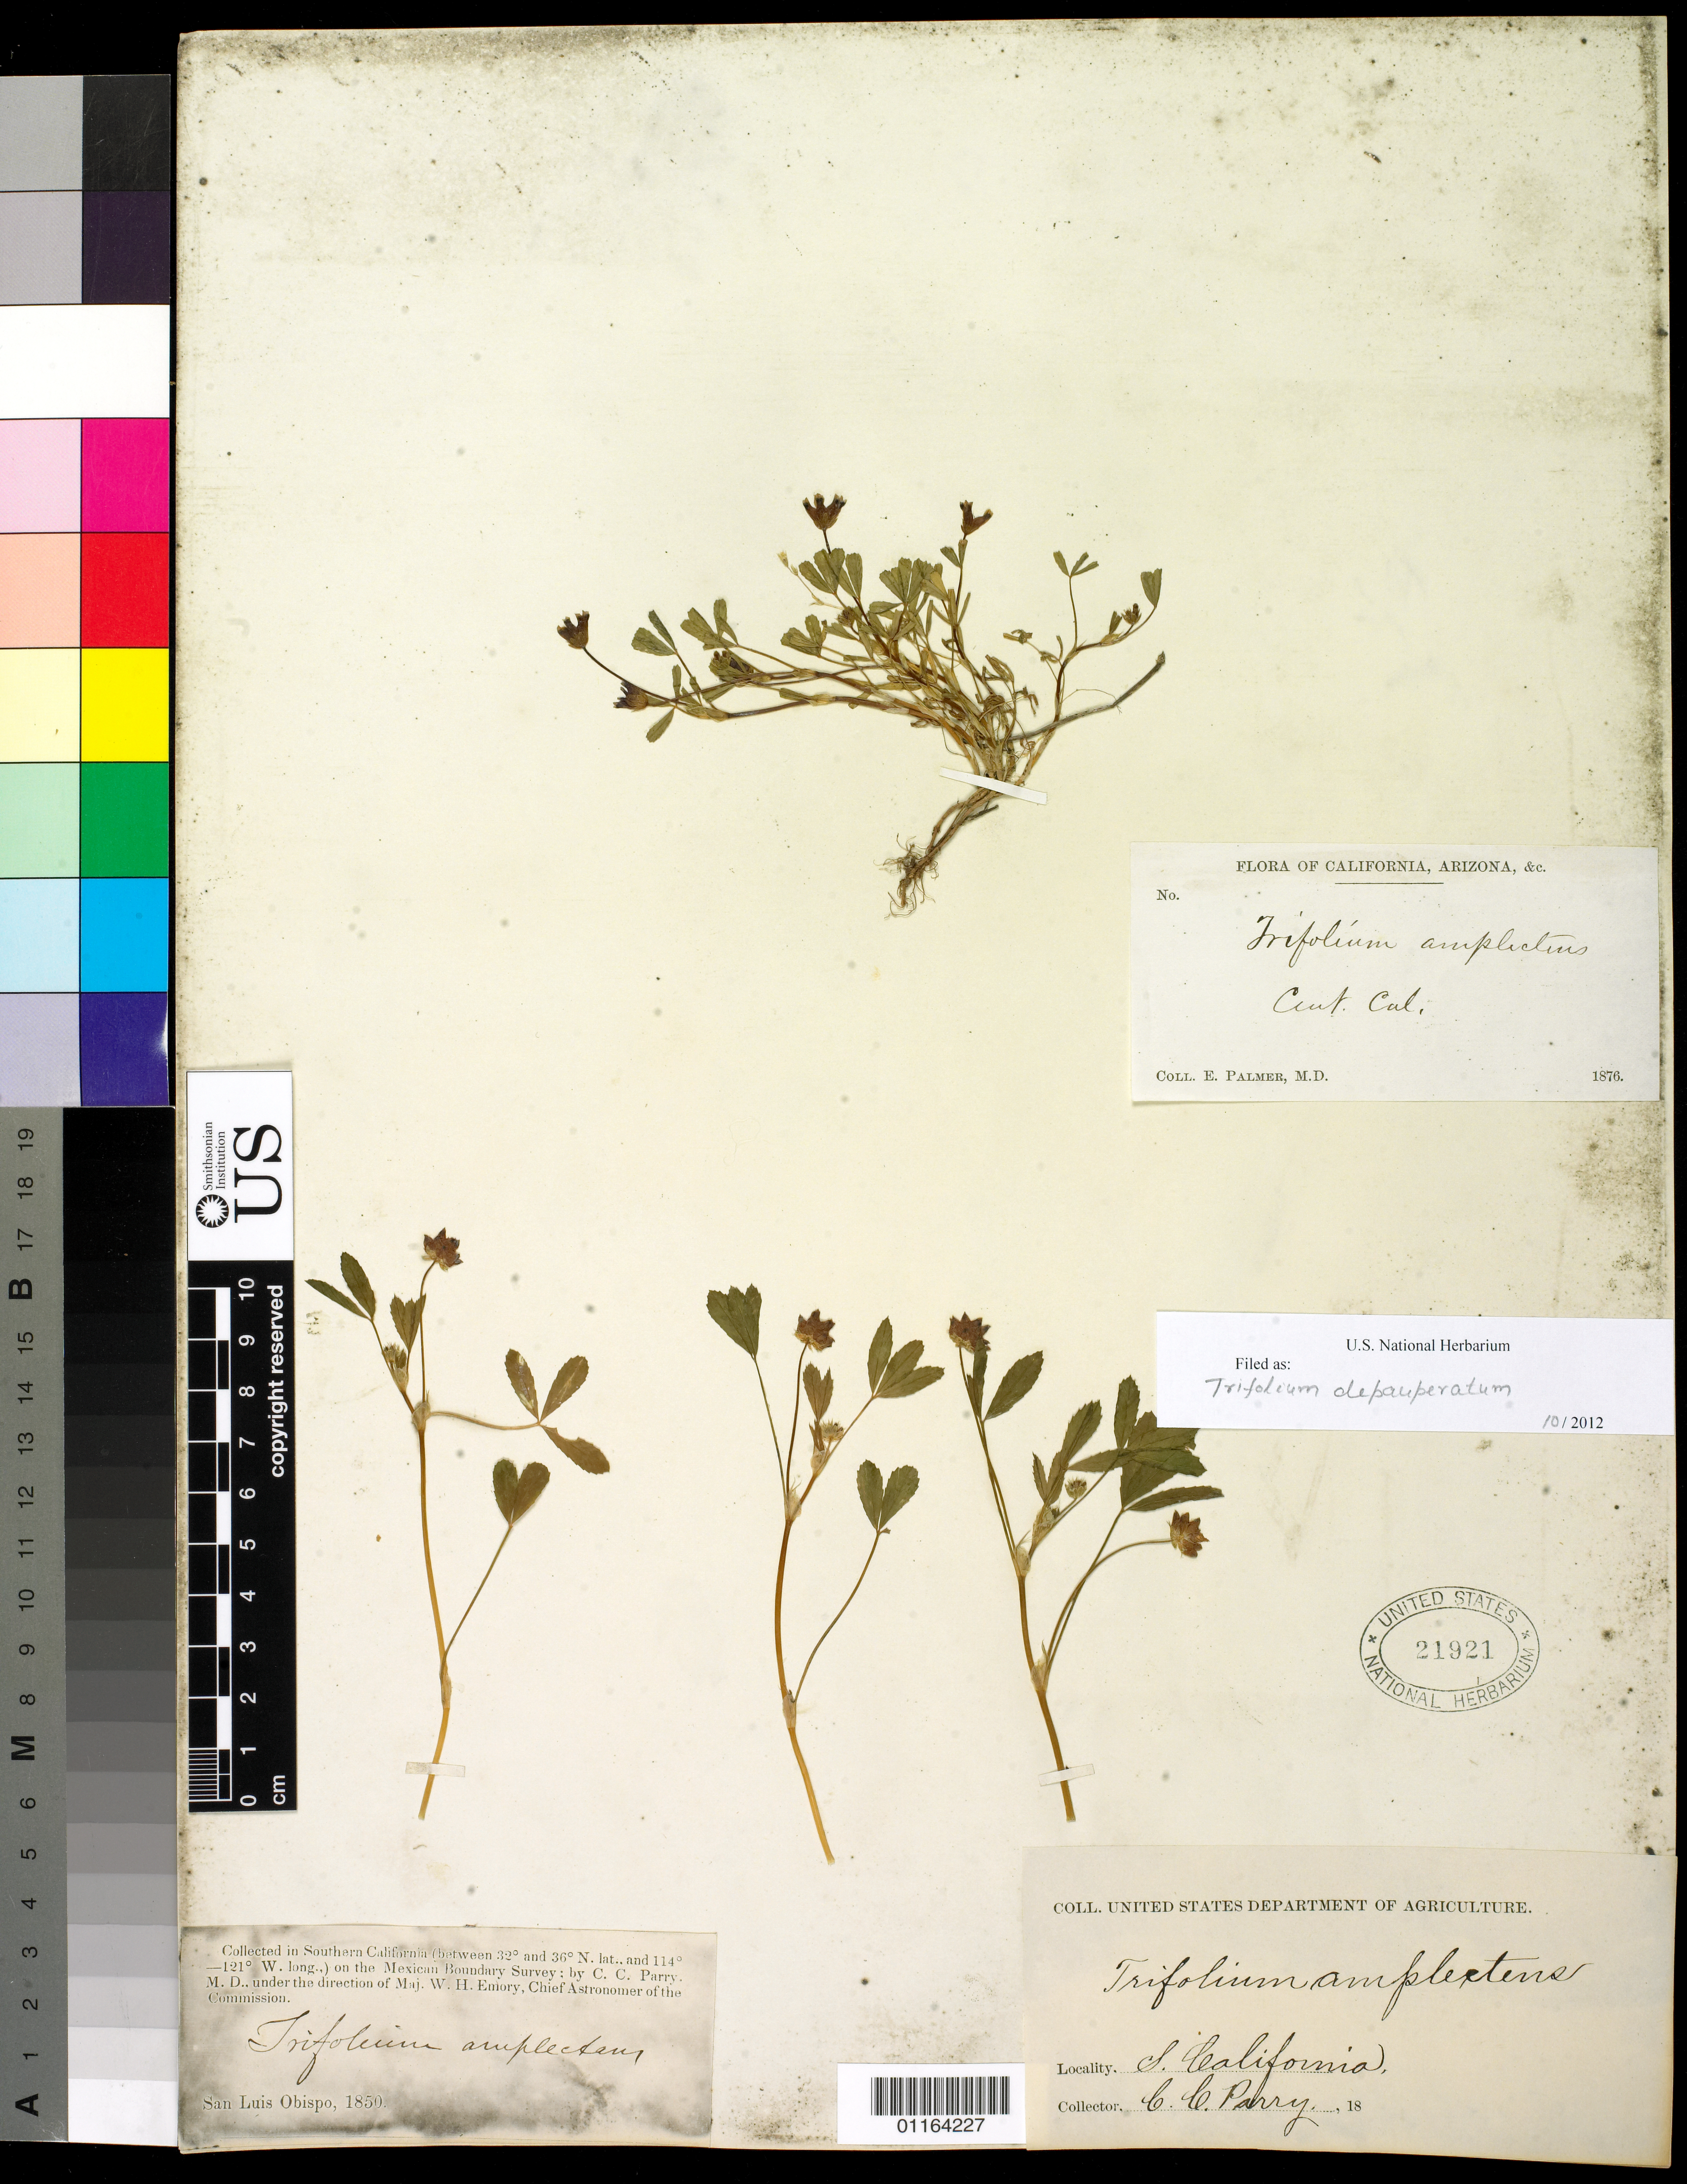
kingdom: Plantae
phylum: Tracheophyta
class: Magnoliopsida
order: Fabales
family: Fabaceae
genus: Trifolium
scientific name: Trifolium depauperatum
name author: Desv.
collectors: C. C. Parry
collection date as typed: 1850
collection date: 1850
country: United States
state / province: California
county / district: San Luis Obispo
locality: San Luis Obispo, Southern California.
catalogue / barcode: US 21921